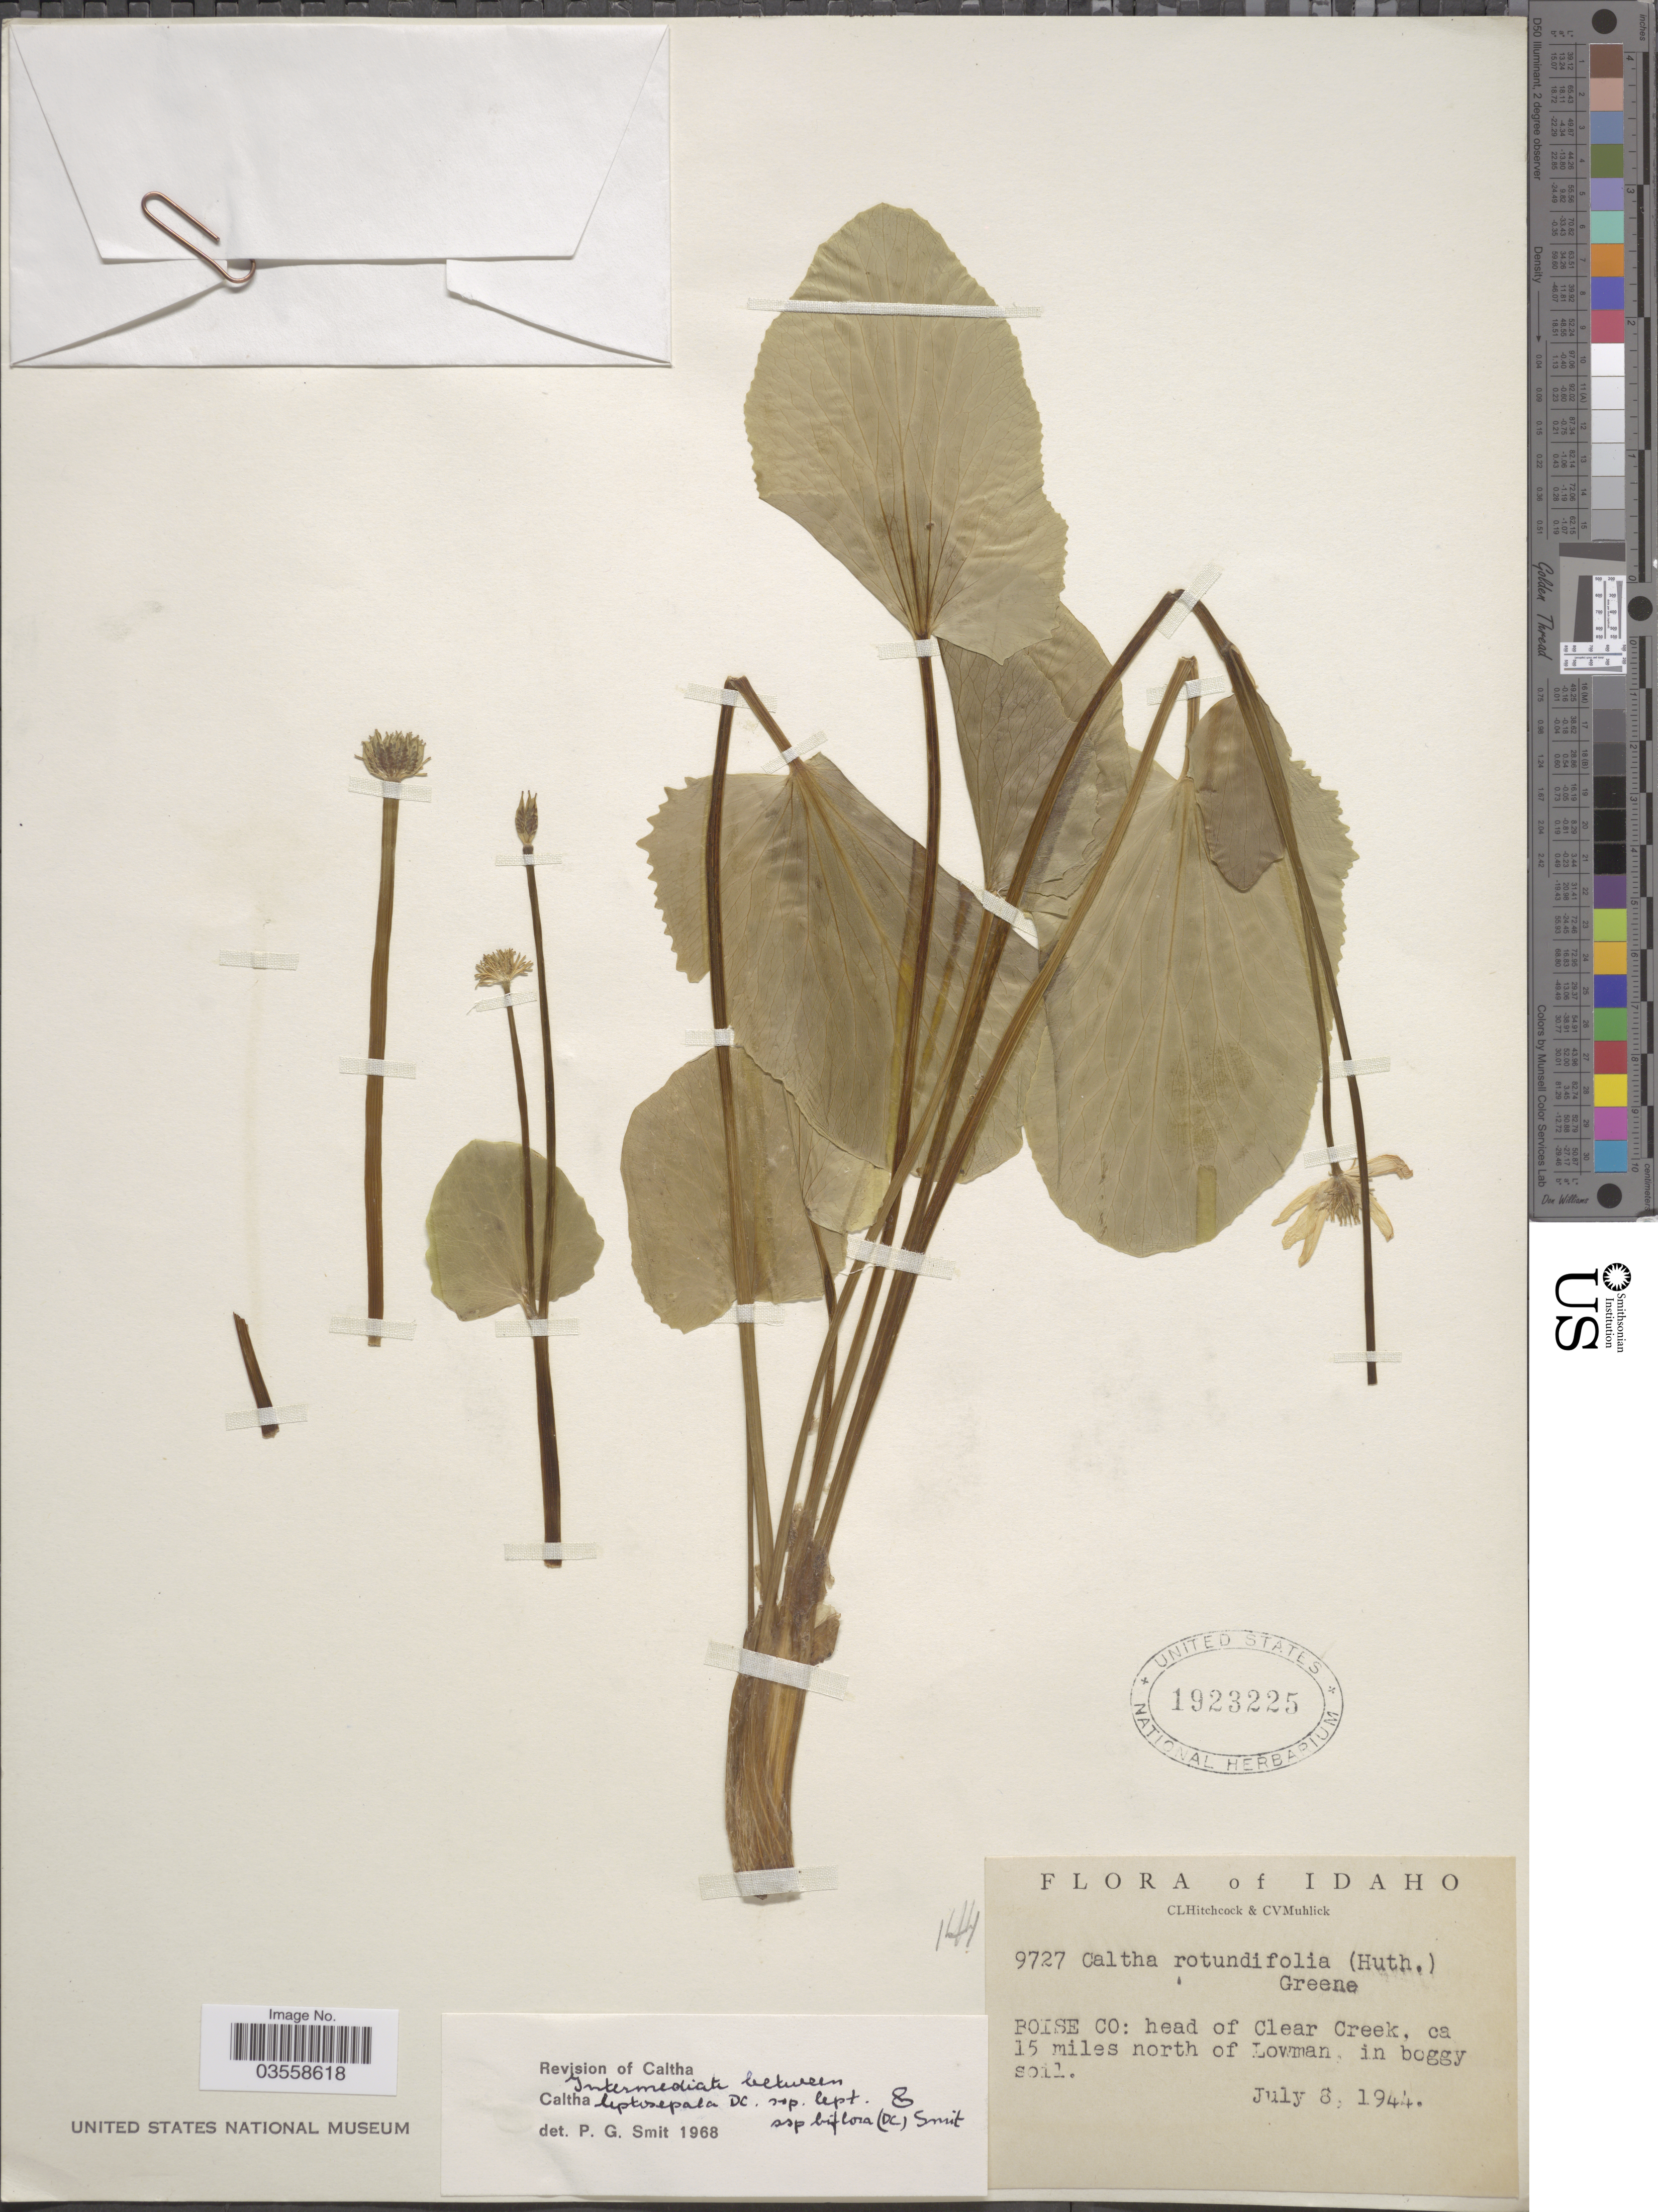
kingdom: Plantae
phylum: Tracheophyta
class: Magnoliopsida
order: Ranunculales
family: Ranunculaceae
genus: Caltha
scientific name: Caltha leptosepala subsp. biflora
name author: DC.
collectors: C. L. Hitchcock & C. V. Muhlick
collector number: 9727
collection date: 1944-07-08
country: United States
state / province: Idaho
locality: Boise Co: head of Clear Creek, ca 15 miles north of Lowman.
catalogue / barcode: US 1923225